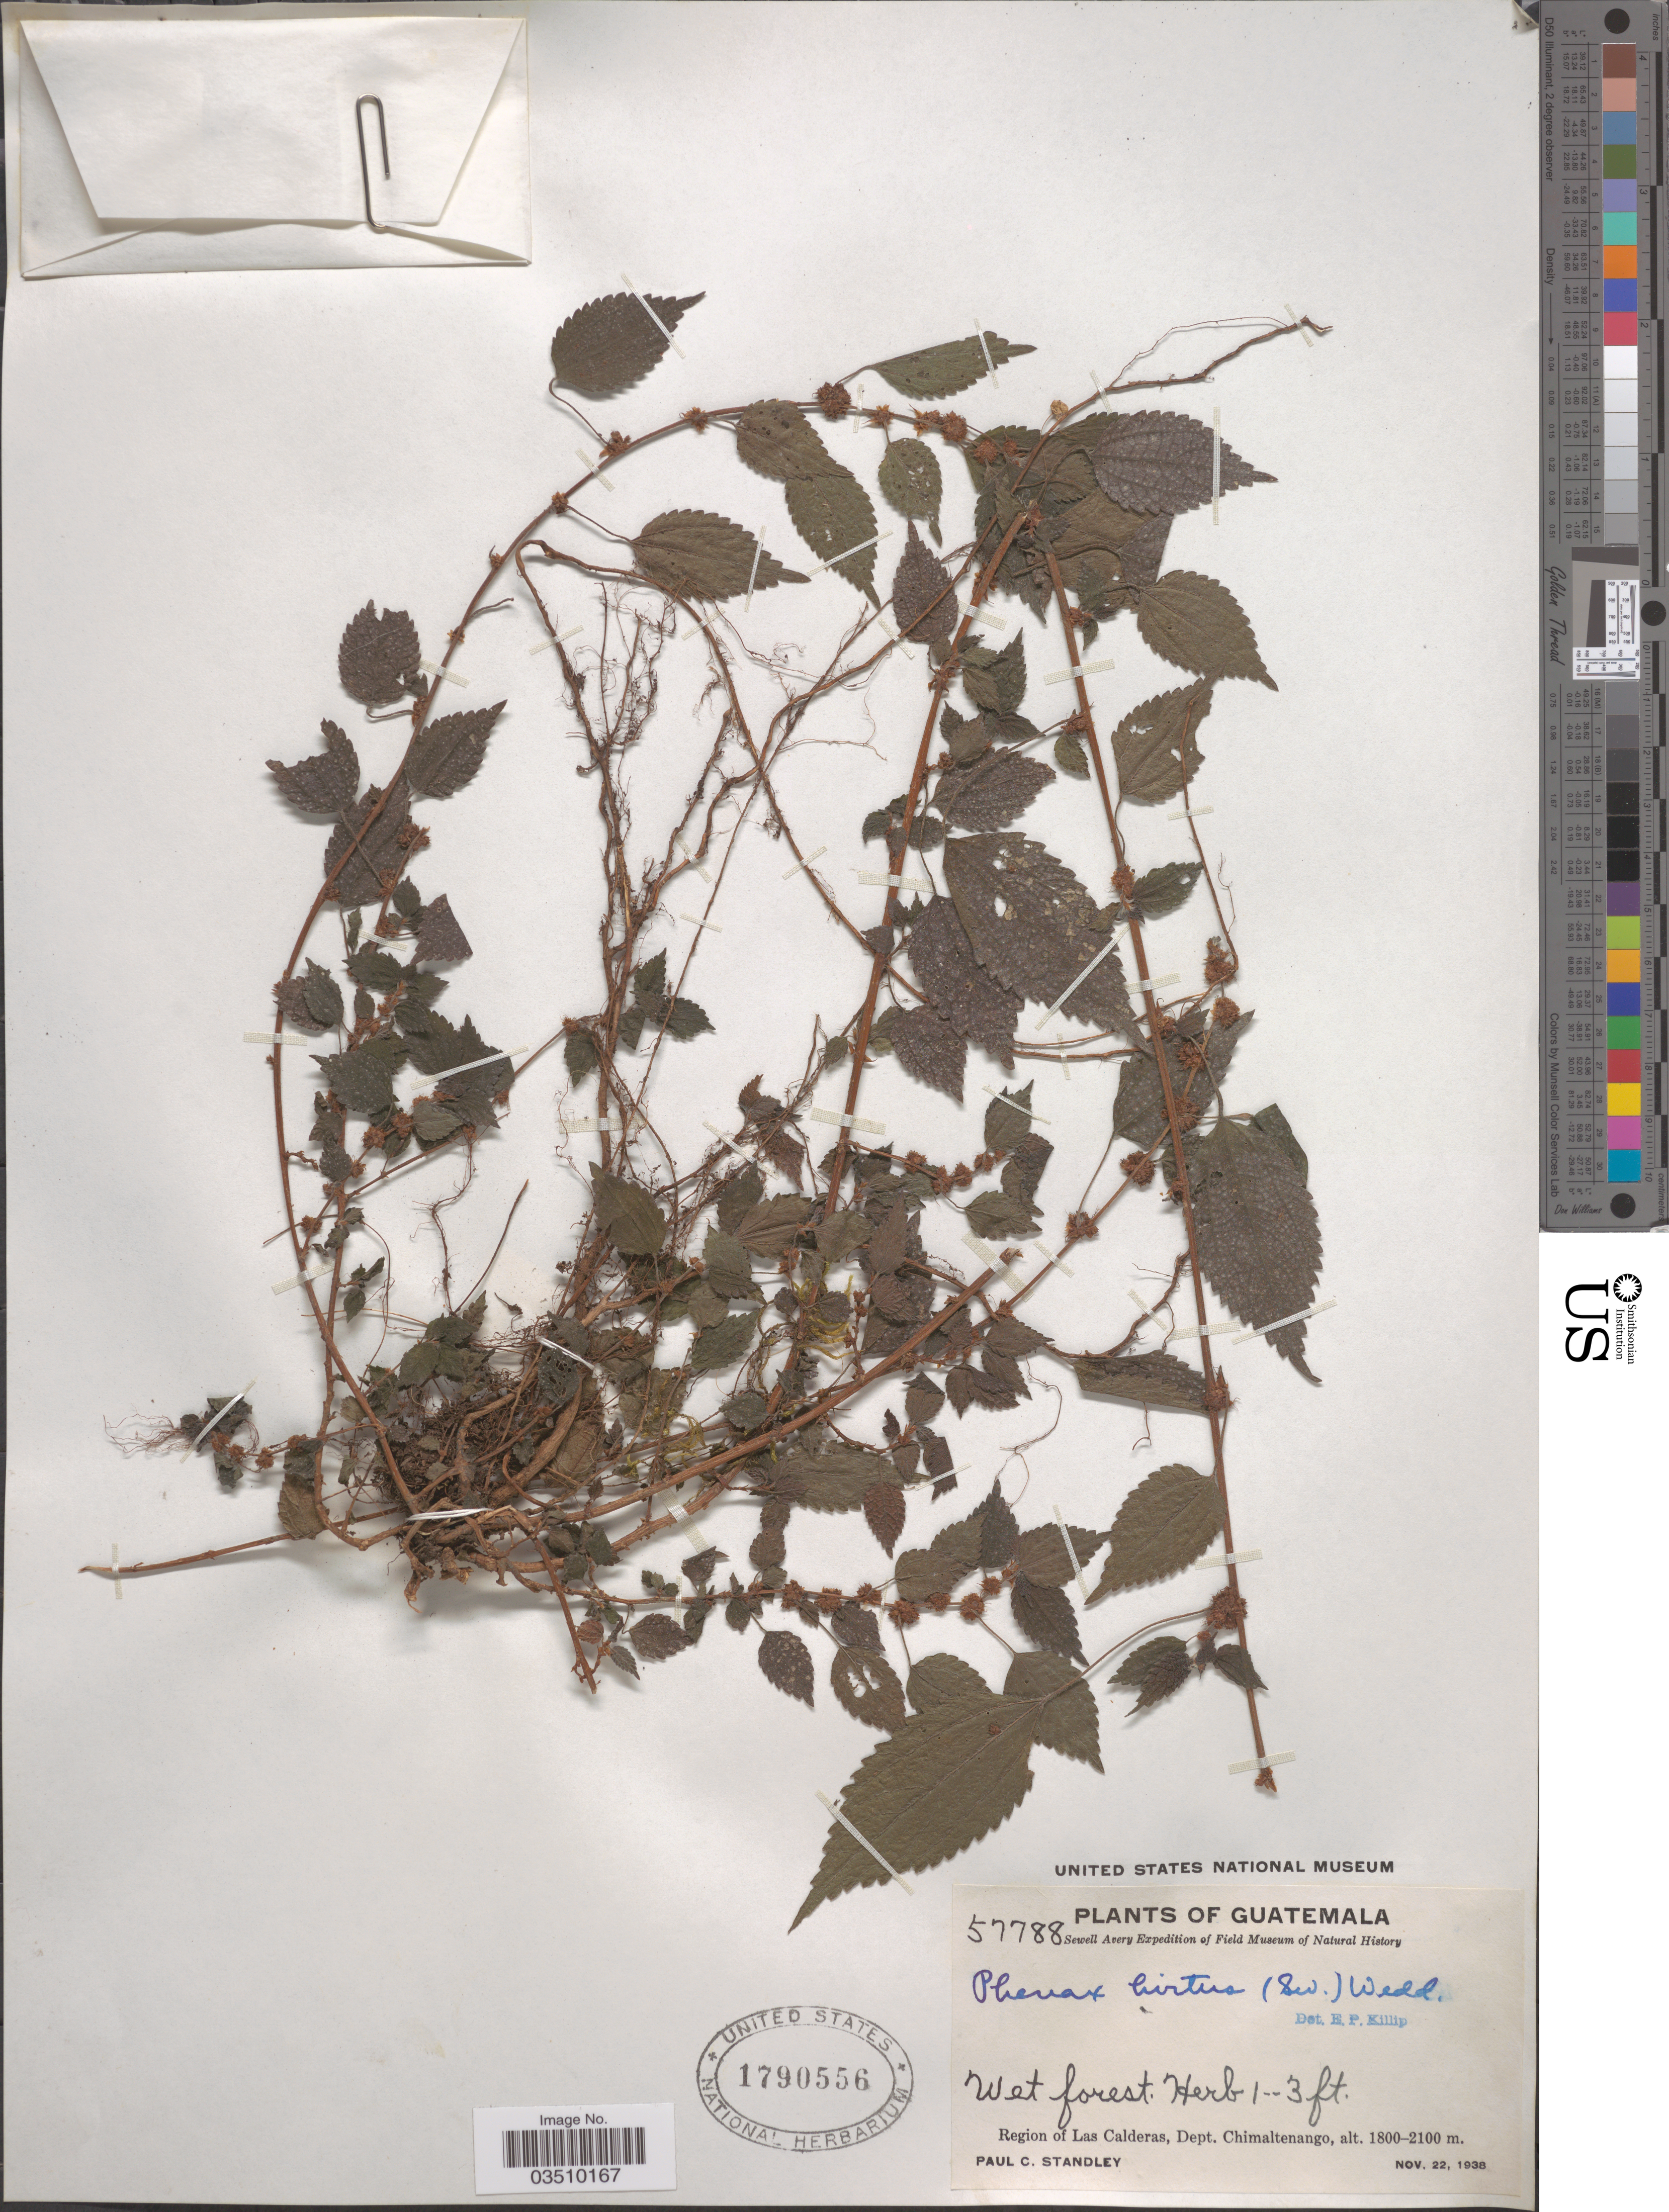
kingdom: Plantae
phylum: Tracheophyta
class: Magnoliopsida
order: Rosales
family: Urticaceae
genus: Phenax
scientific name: Phenax hirtus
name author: (Sw.) Wedd.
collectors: P. C. Standley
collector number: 57788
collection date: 1938-11-22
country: Guatemala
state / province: Chimaltenango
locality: Region of Las Calderas, Dept. Chimaltenango.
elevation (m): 1800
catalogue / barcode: US 1790556